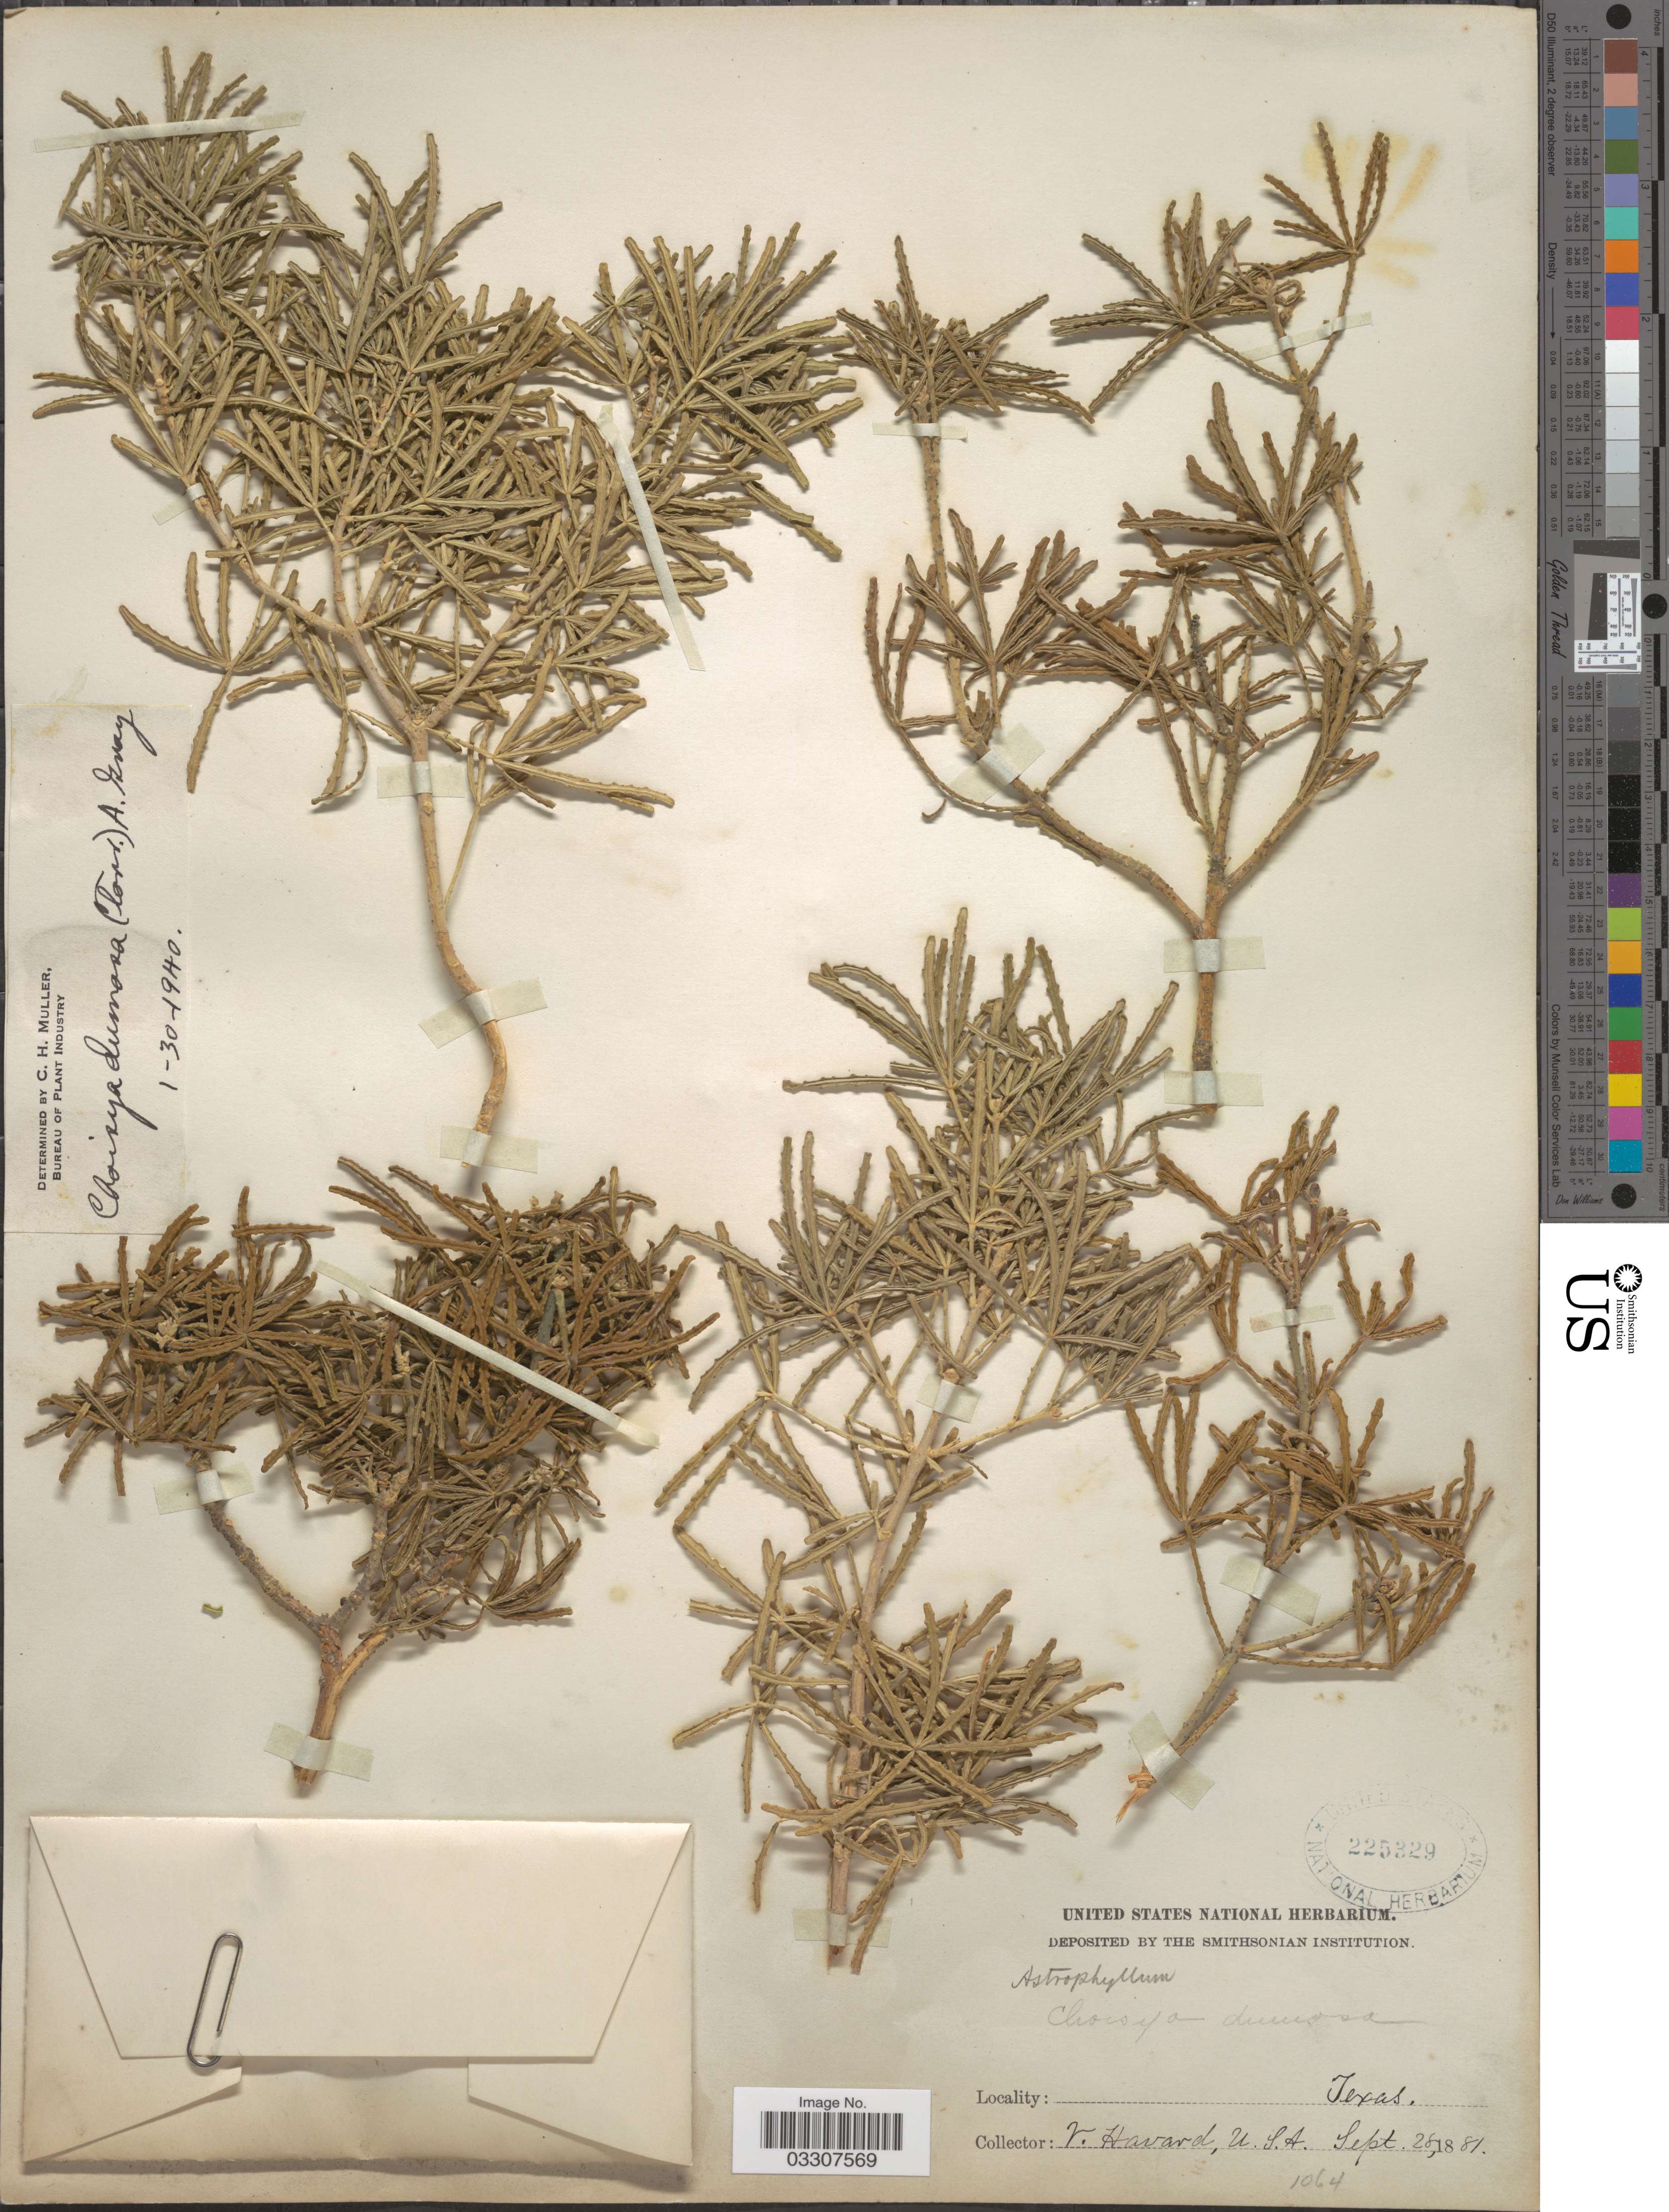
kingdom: Plantae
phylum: Tracheophyta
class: Magnoliopsida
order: Sapindales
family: Rutaceae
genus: Choisya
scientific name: Choisya dumosa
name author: A. Gray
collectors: V. Havard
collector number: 1064?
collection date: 1881-09-28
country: United States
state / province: Texas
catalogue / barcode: US 225329